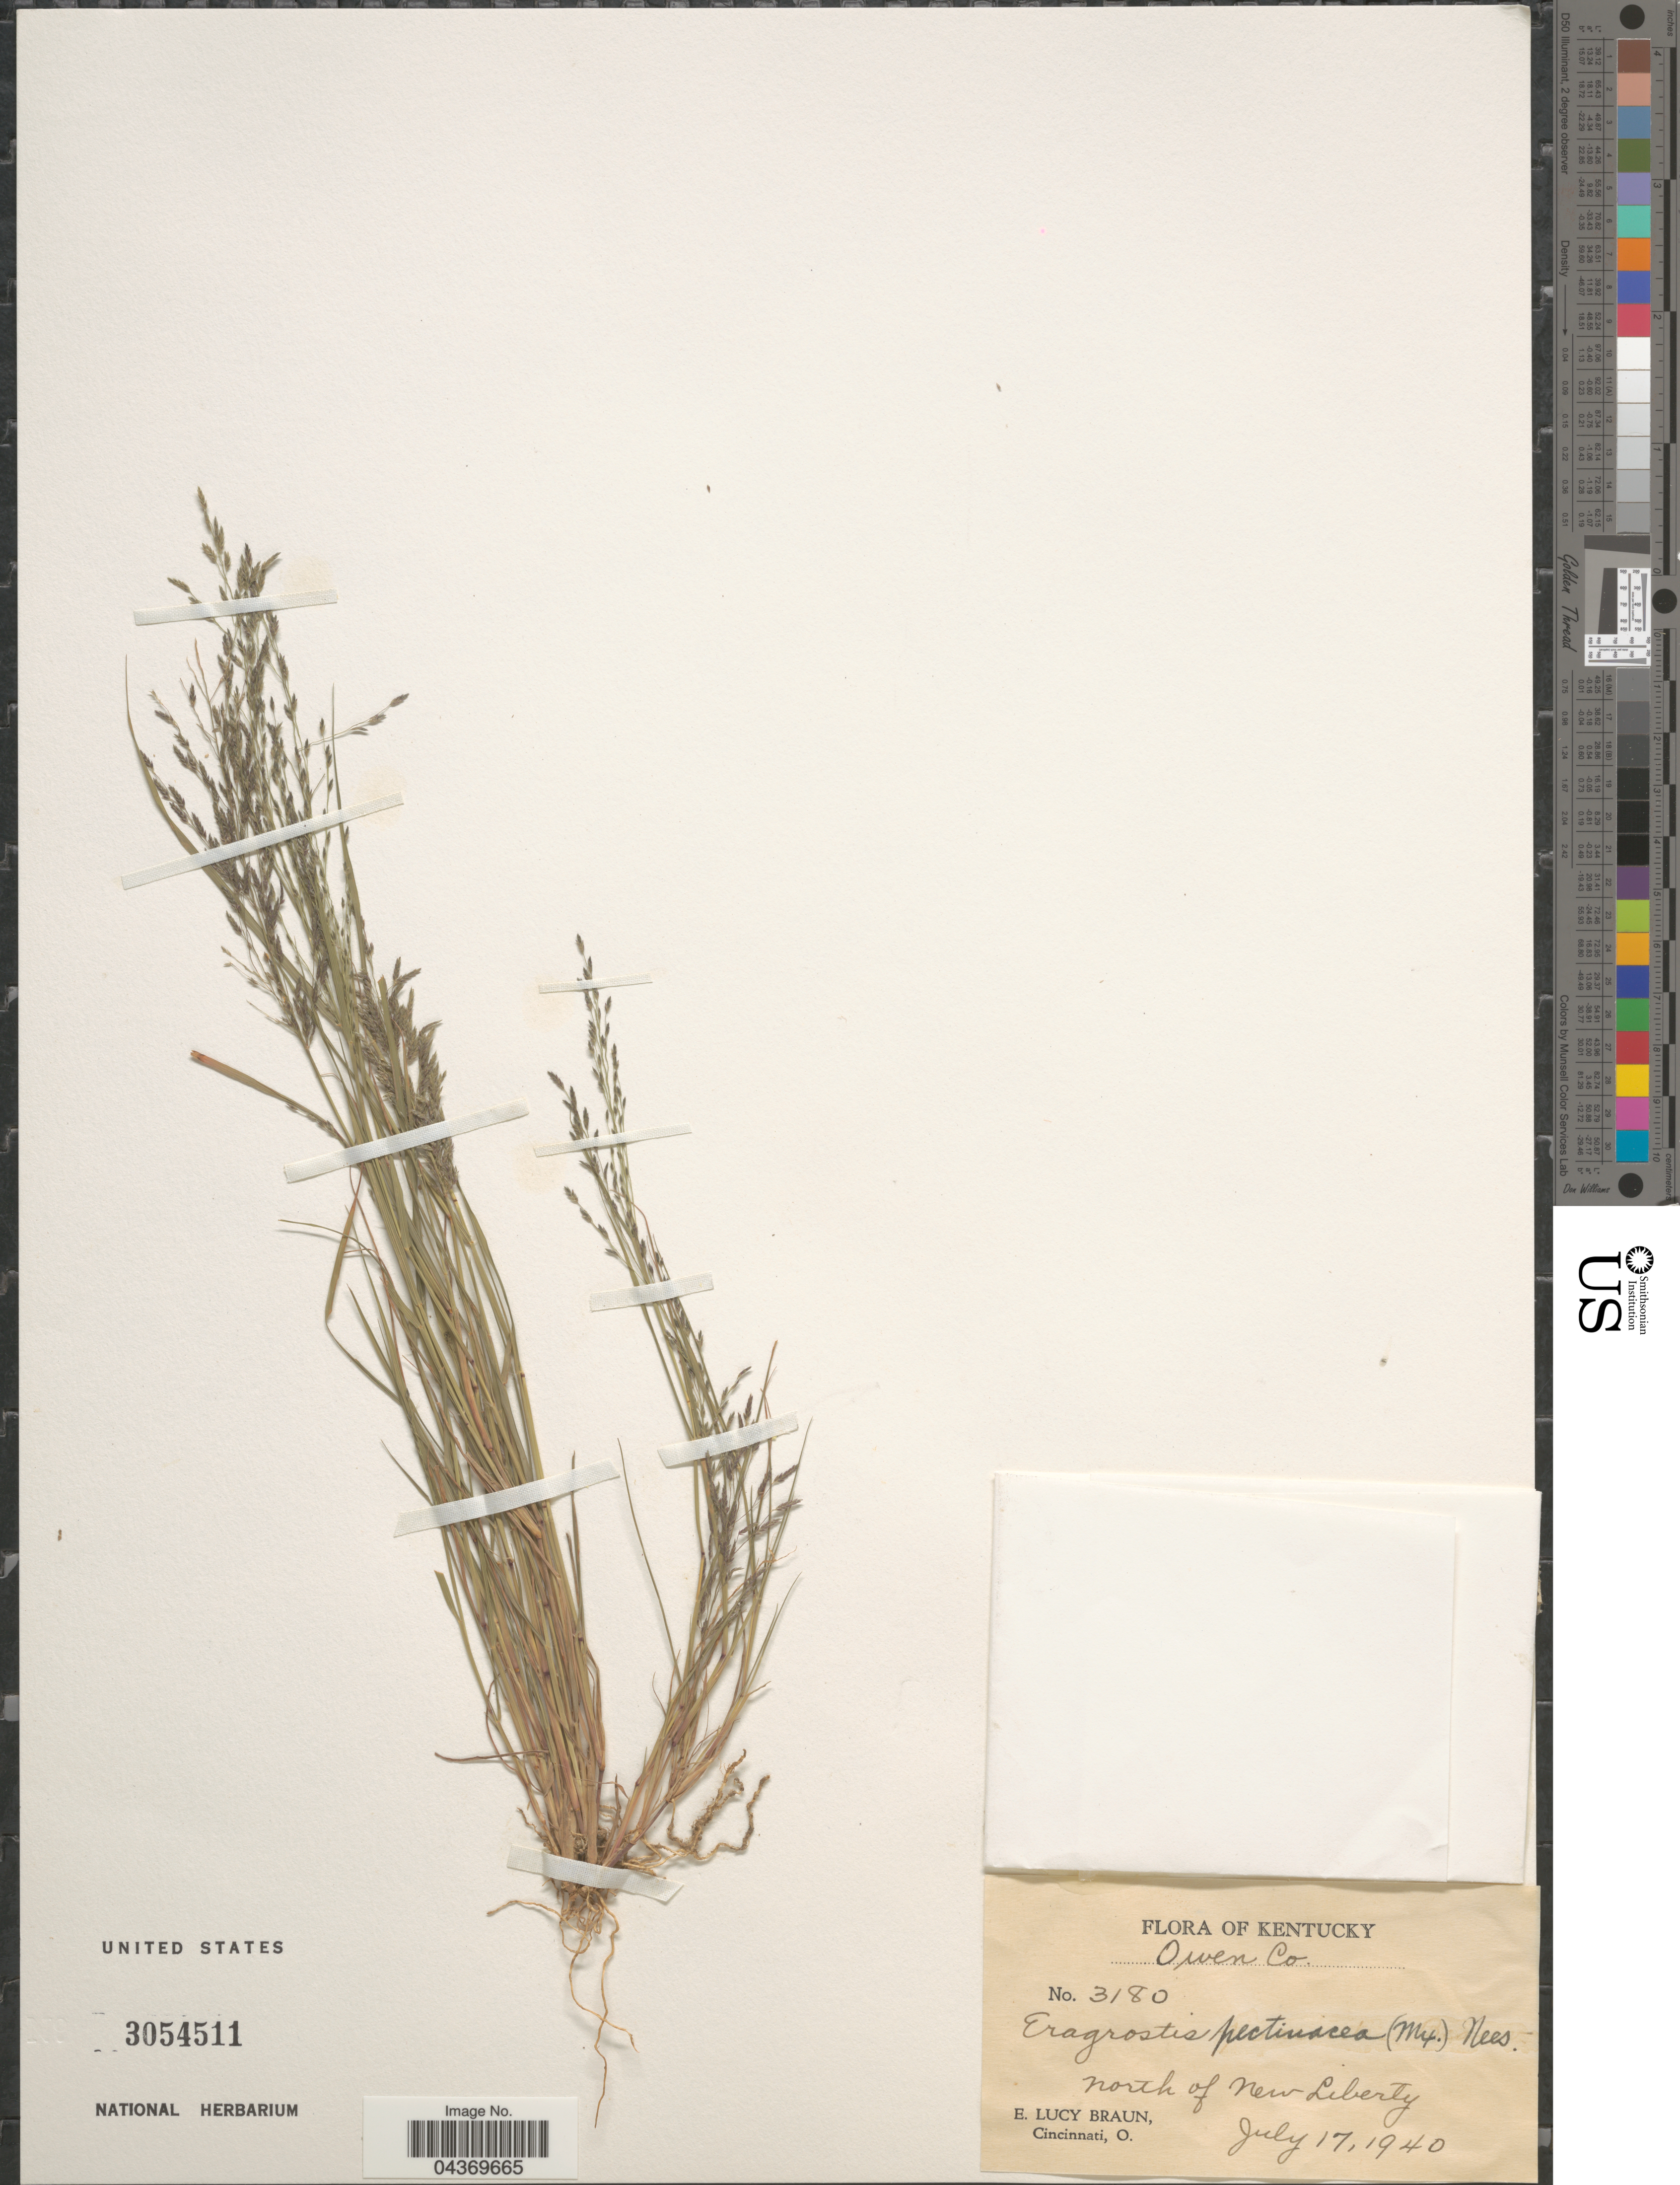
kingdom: Plantae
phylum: Tracheophyta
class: Liliopsida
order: Poales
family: Poaceae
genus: Eragrostis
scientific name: Eragrostis pectinacea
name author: (Michx.) Nees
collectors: E. L. Braun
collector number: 3180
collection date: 1940-07-17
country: United States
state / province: Kentucky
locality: Owen Co. North of New Liberty.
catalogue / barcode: US 3054511